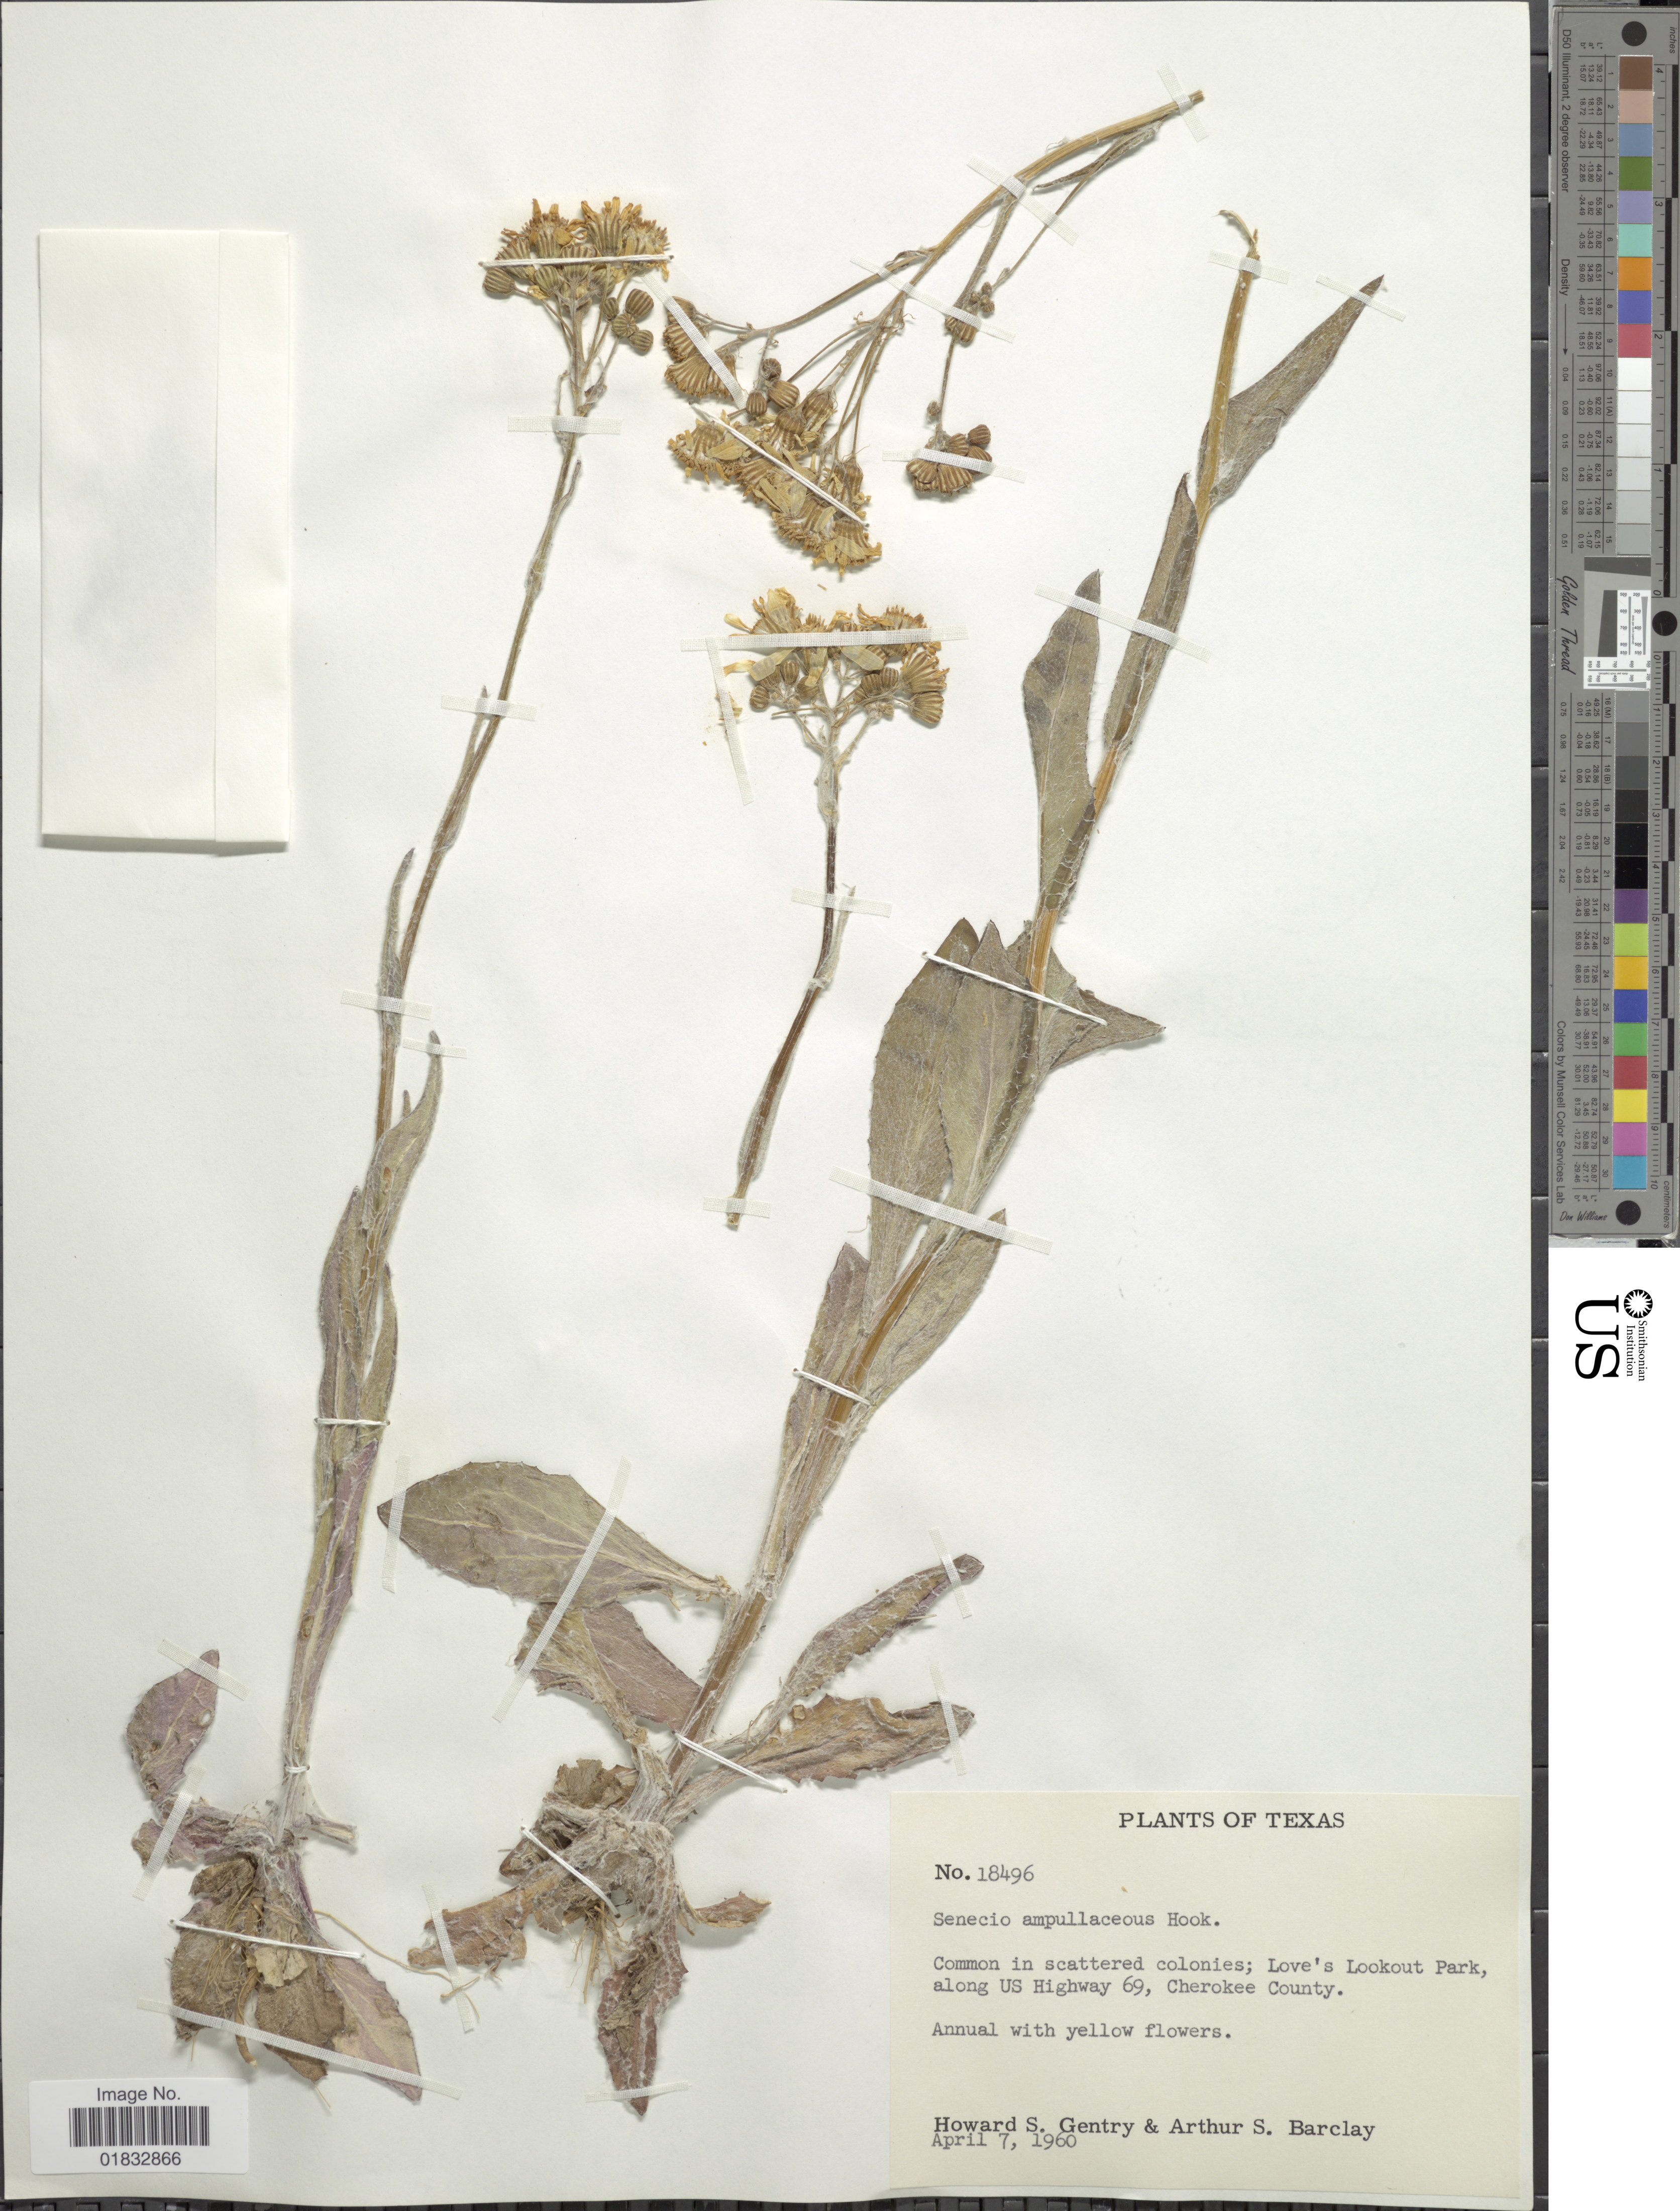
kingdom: Plantae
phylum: Tracheophyta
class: Magnoliopsida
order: Asterales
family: Asteraceae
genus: Senecio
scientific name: Senecio ampullaceus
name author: Hook.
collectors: H. S. Gentry & A. S. Barclay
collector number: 18496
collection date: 1960-04-07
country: United States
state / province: Texas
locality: Common in scattered colonies; Love's lookout Park, along US Highway 69, Cherokee County